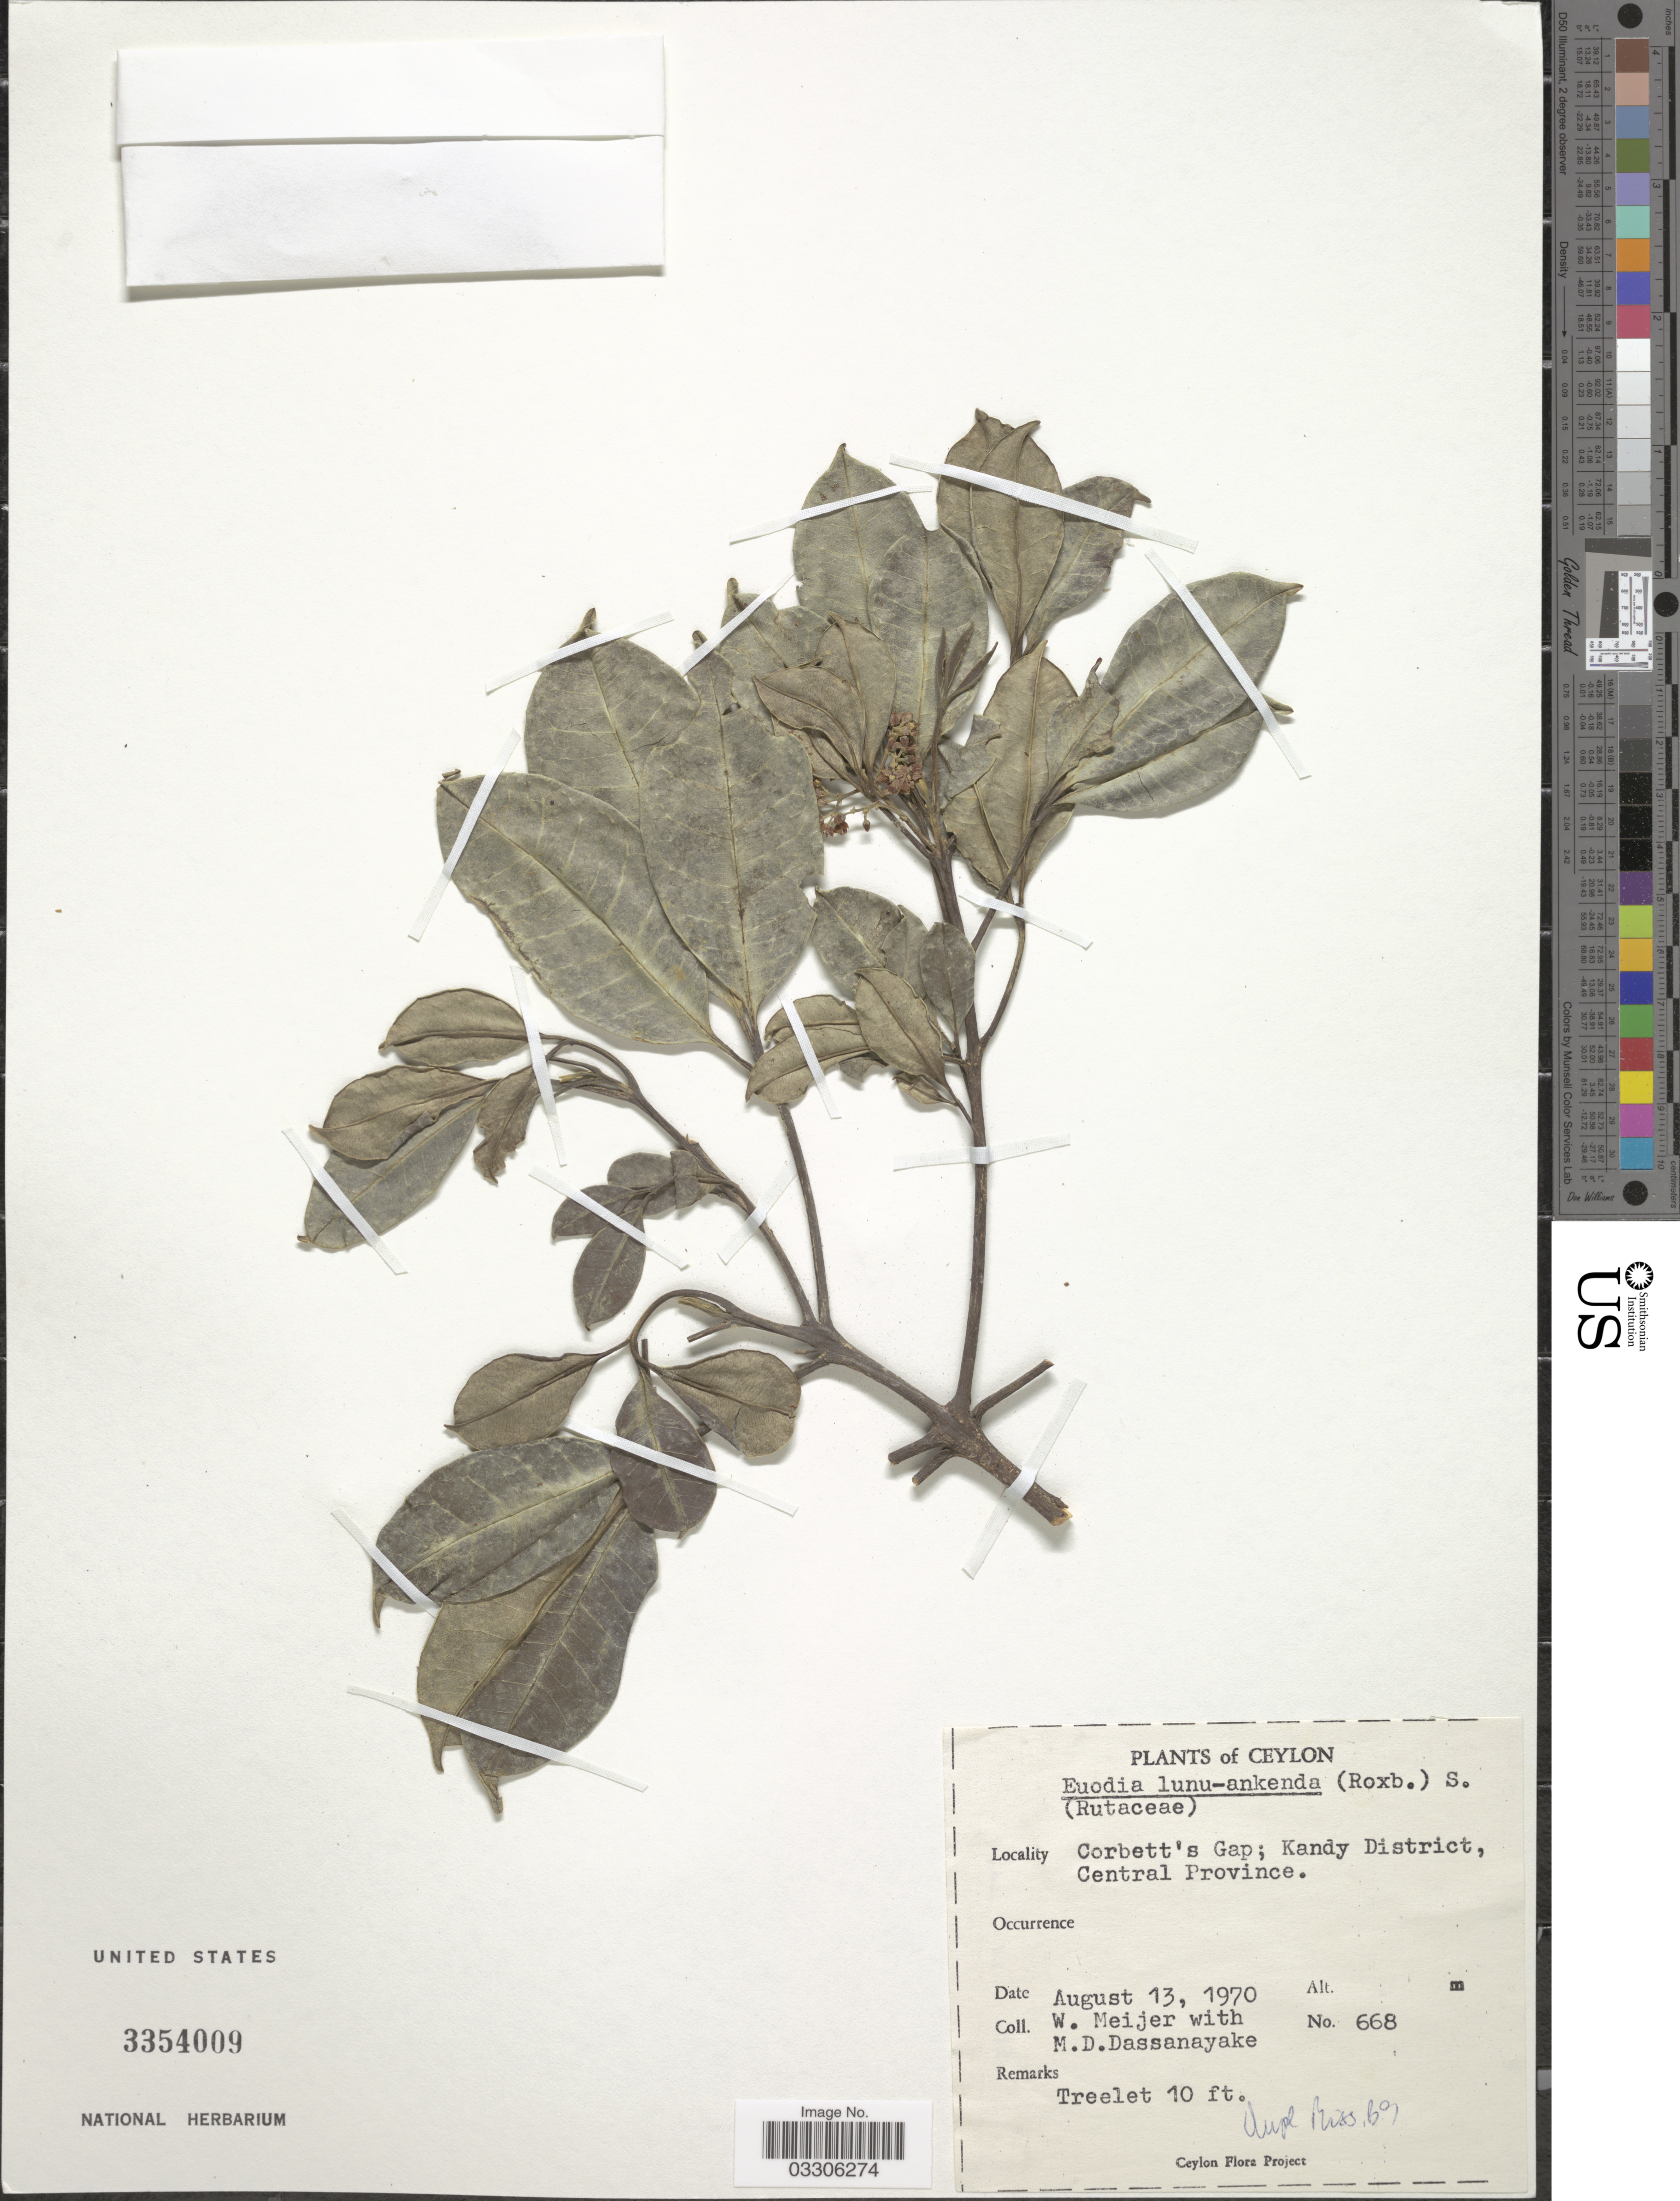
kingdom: Plantae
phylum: Tracheophyta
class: Magnoliopsida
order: Sapindales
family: Rutaceae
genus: Melicope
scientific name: Melicope lunu-ankenda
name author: (Gaertn.) T.G. Hartley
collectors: W. Meijer & M. D. Dassanayake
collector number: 668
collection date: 1970-08-13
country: Sri Lanka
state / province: Central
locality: Ceyon. Corbett's Gap; Kandy District.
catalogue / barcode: US 3354009